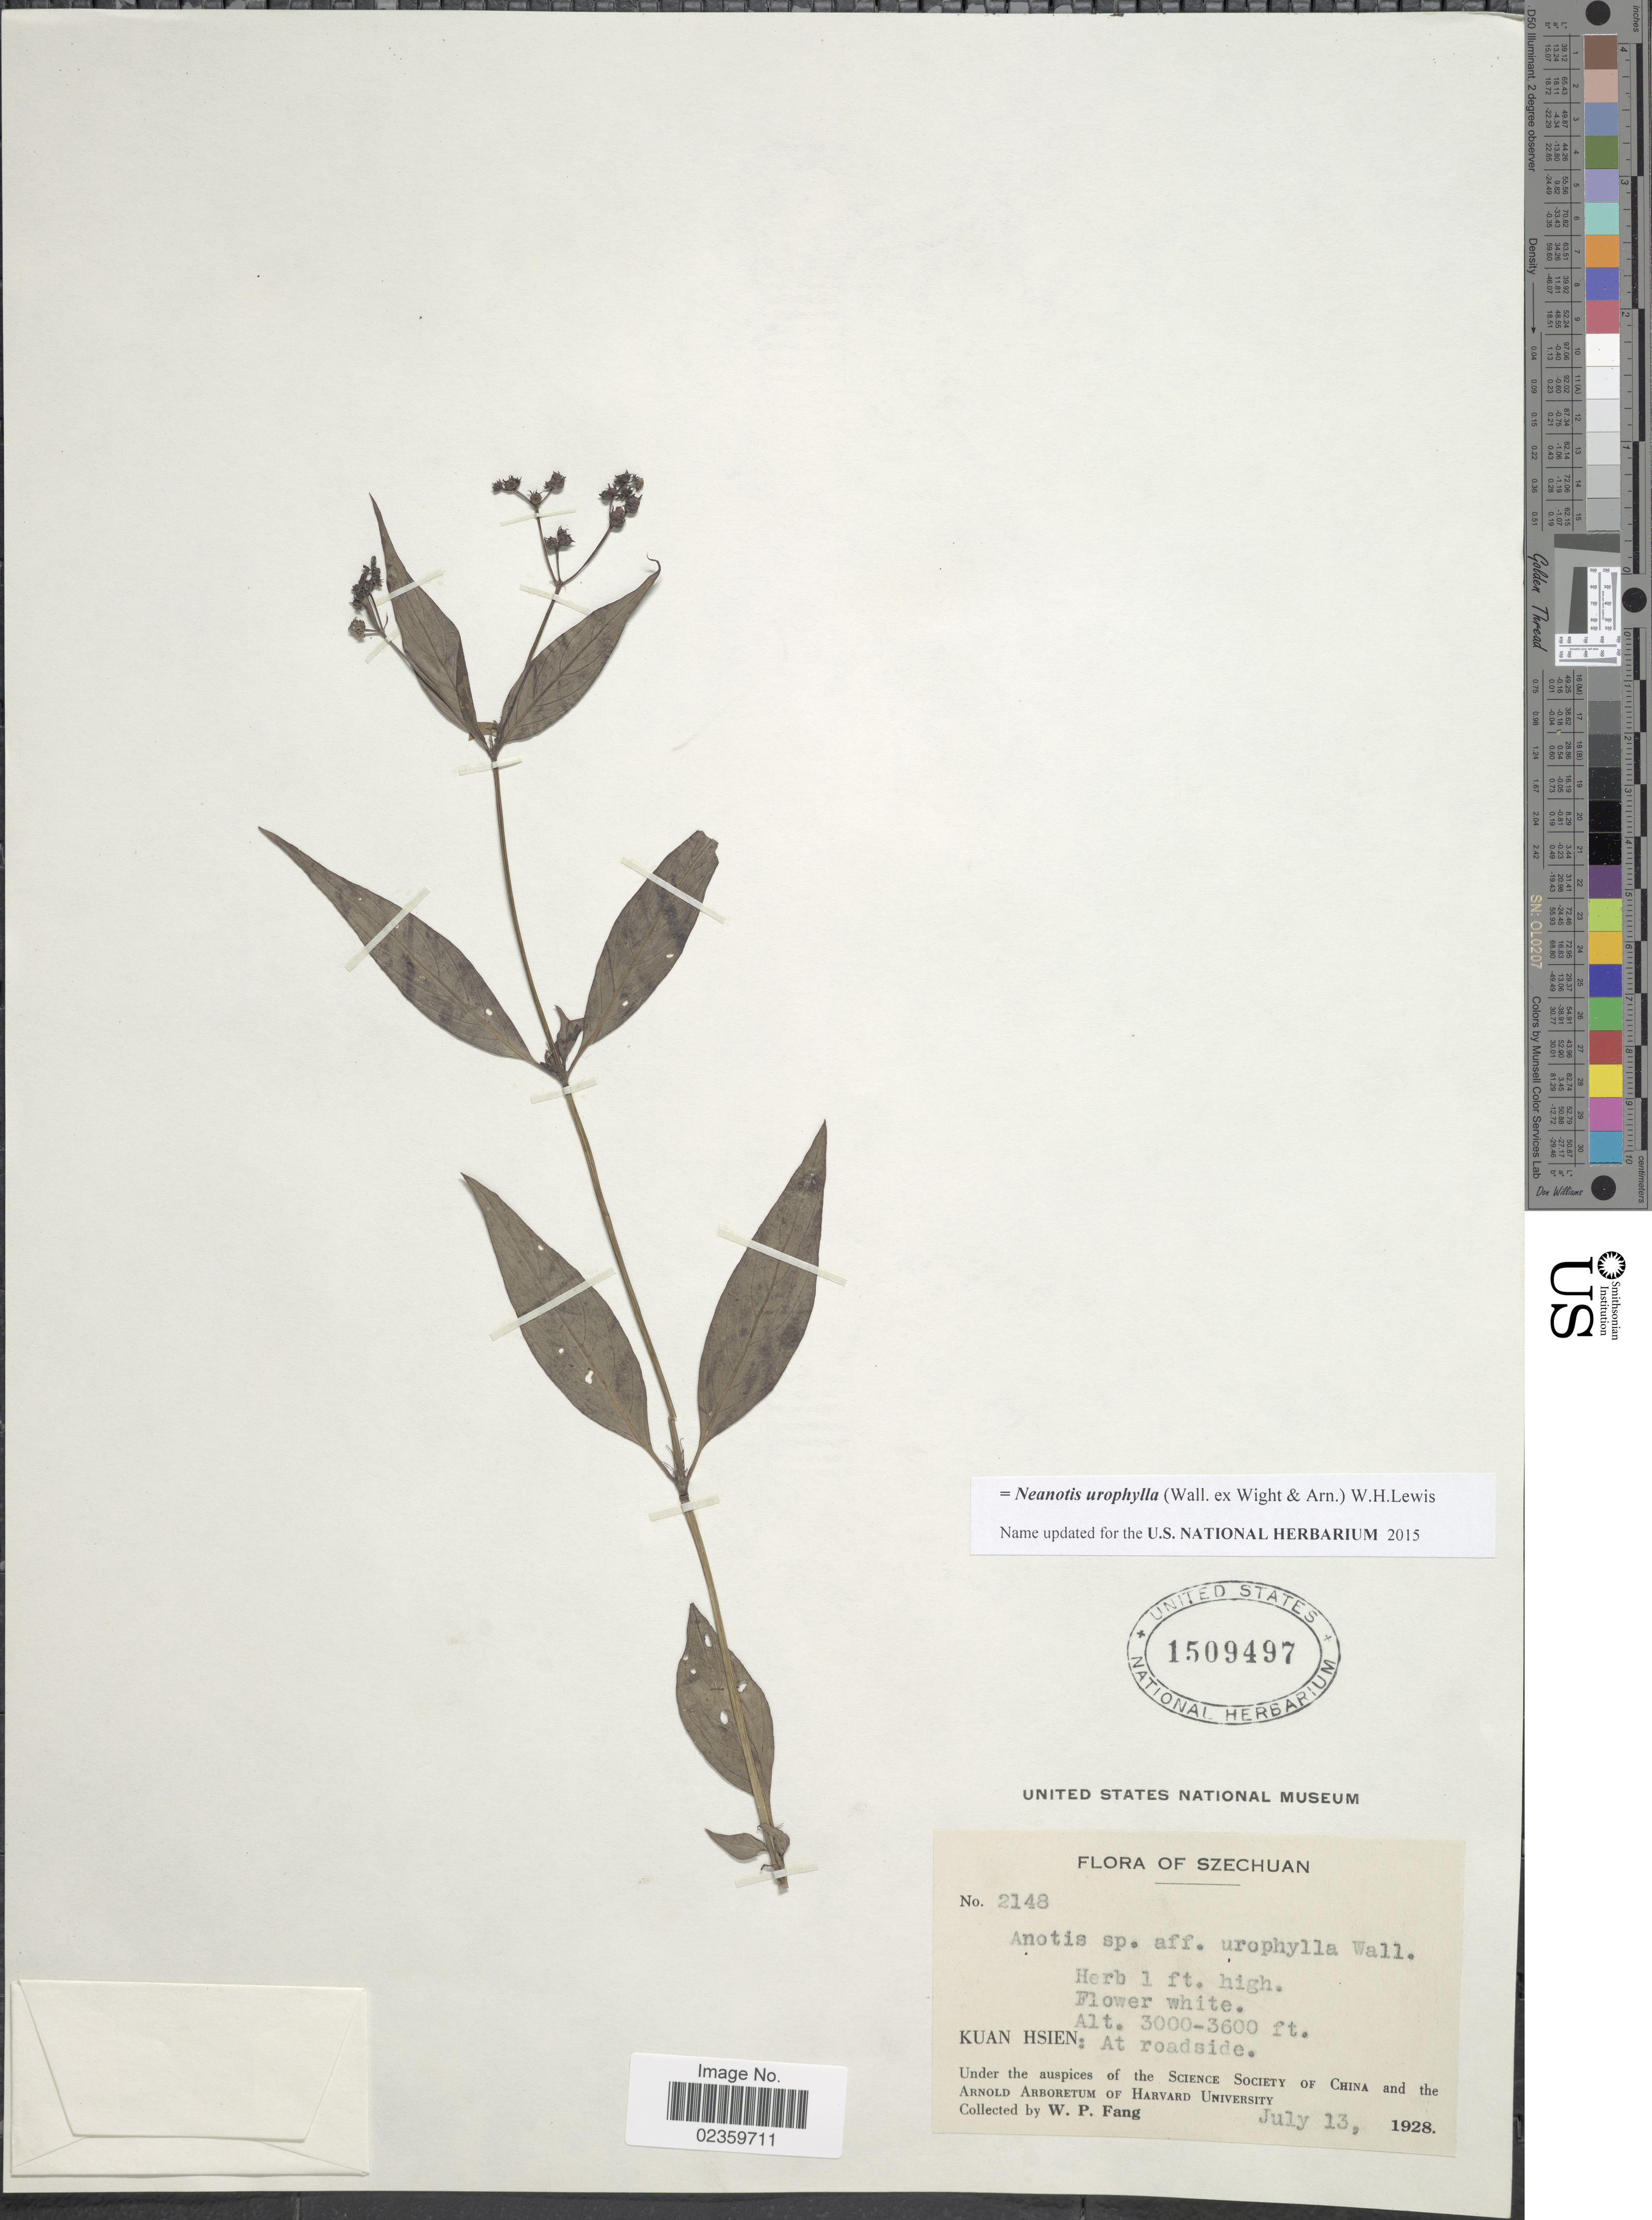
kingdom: Plantae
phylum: Tracheophyta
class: Magnoliopsida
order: Gentianales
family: Rubiaceae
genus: Neanotis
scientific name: Neanotis urophylla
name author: (Wall. ex Wight & Arn.) W.H. Lewis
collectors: W. P. Fang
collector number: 2148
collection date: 1928-07-13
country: China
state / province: Sichuan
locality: Szechuan, Kuan Hsien: At roadside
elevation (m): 914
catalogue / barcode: US 1509497